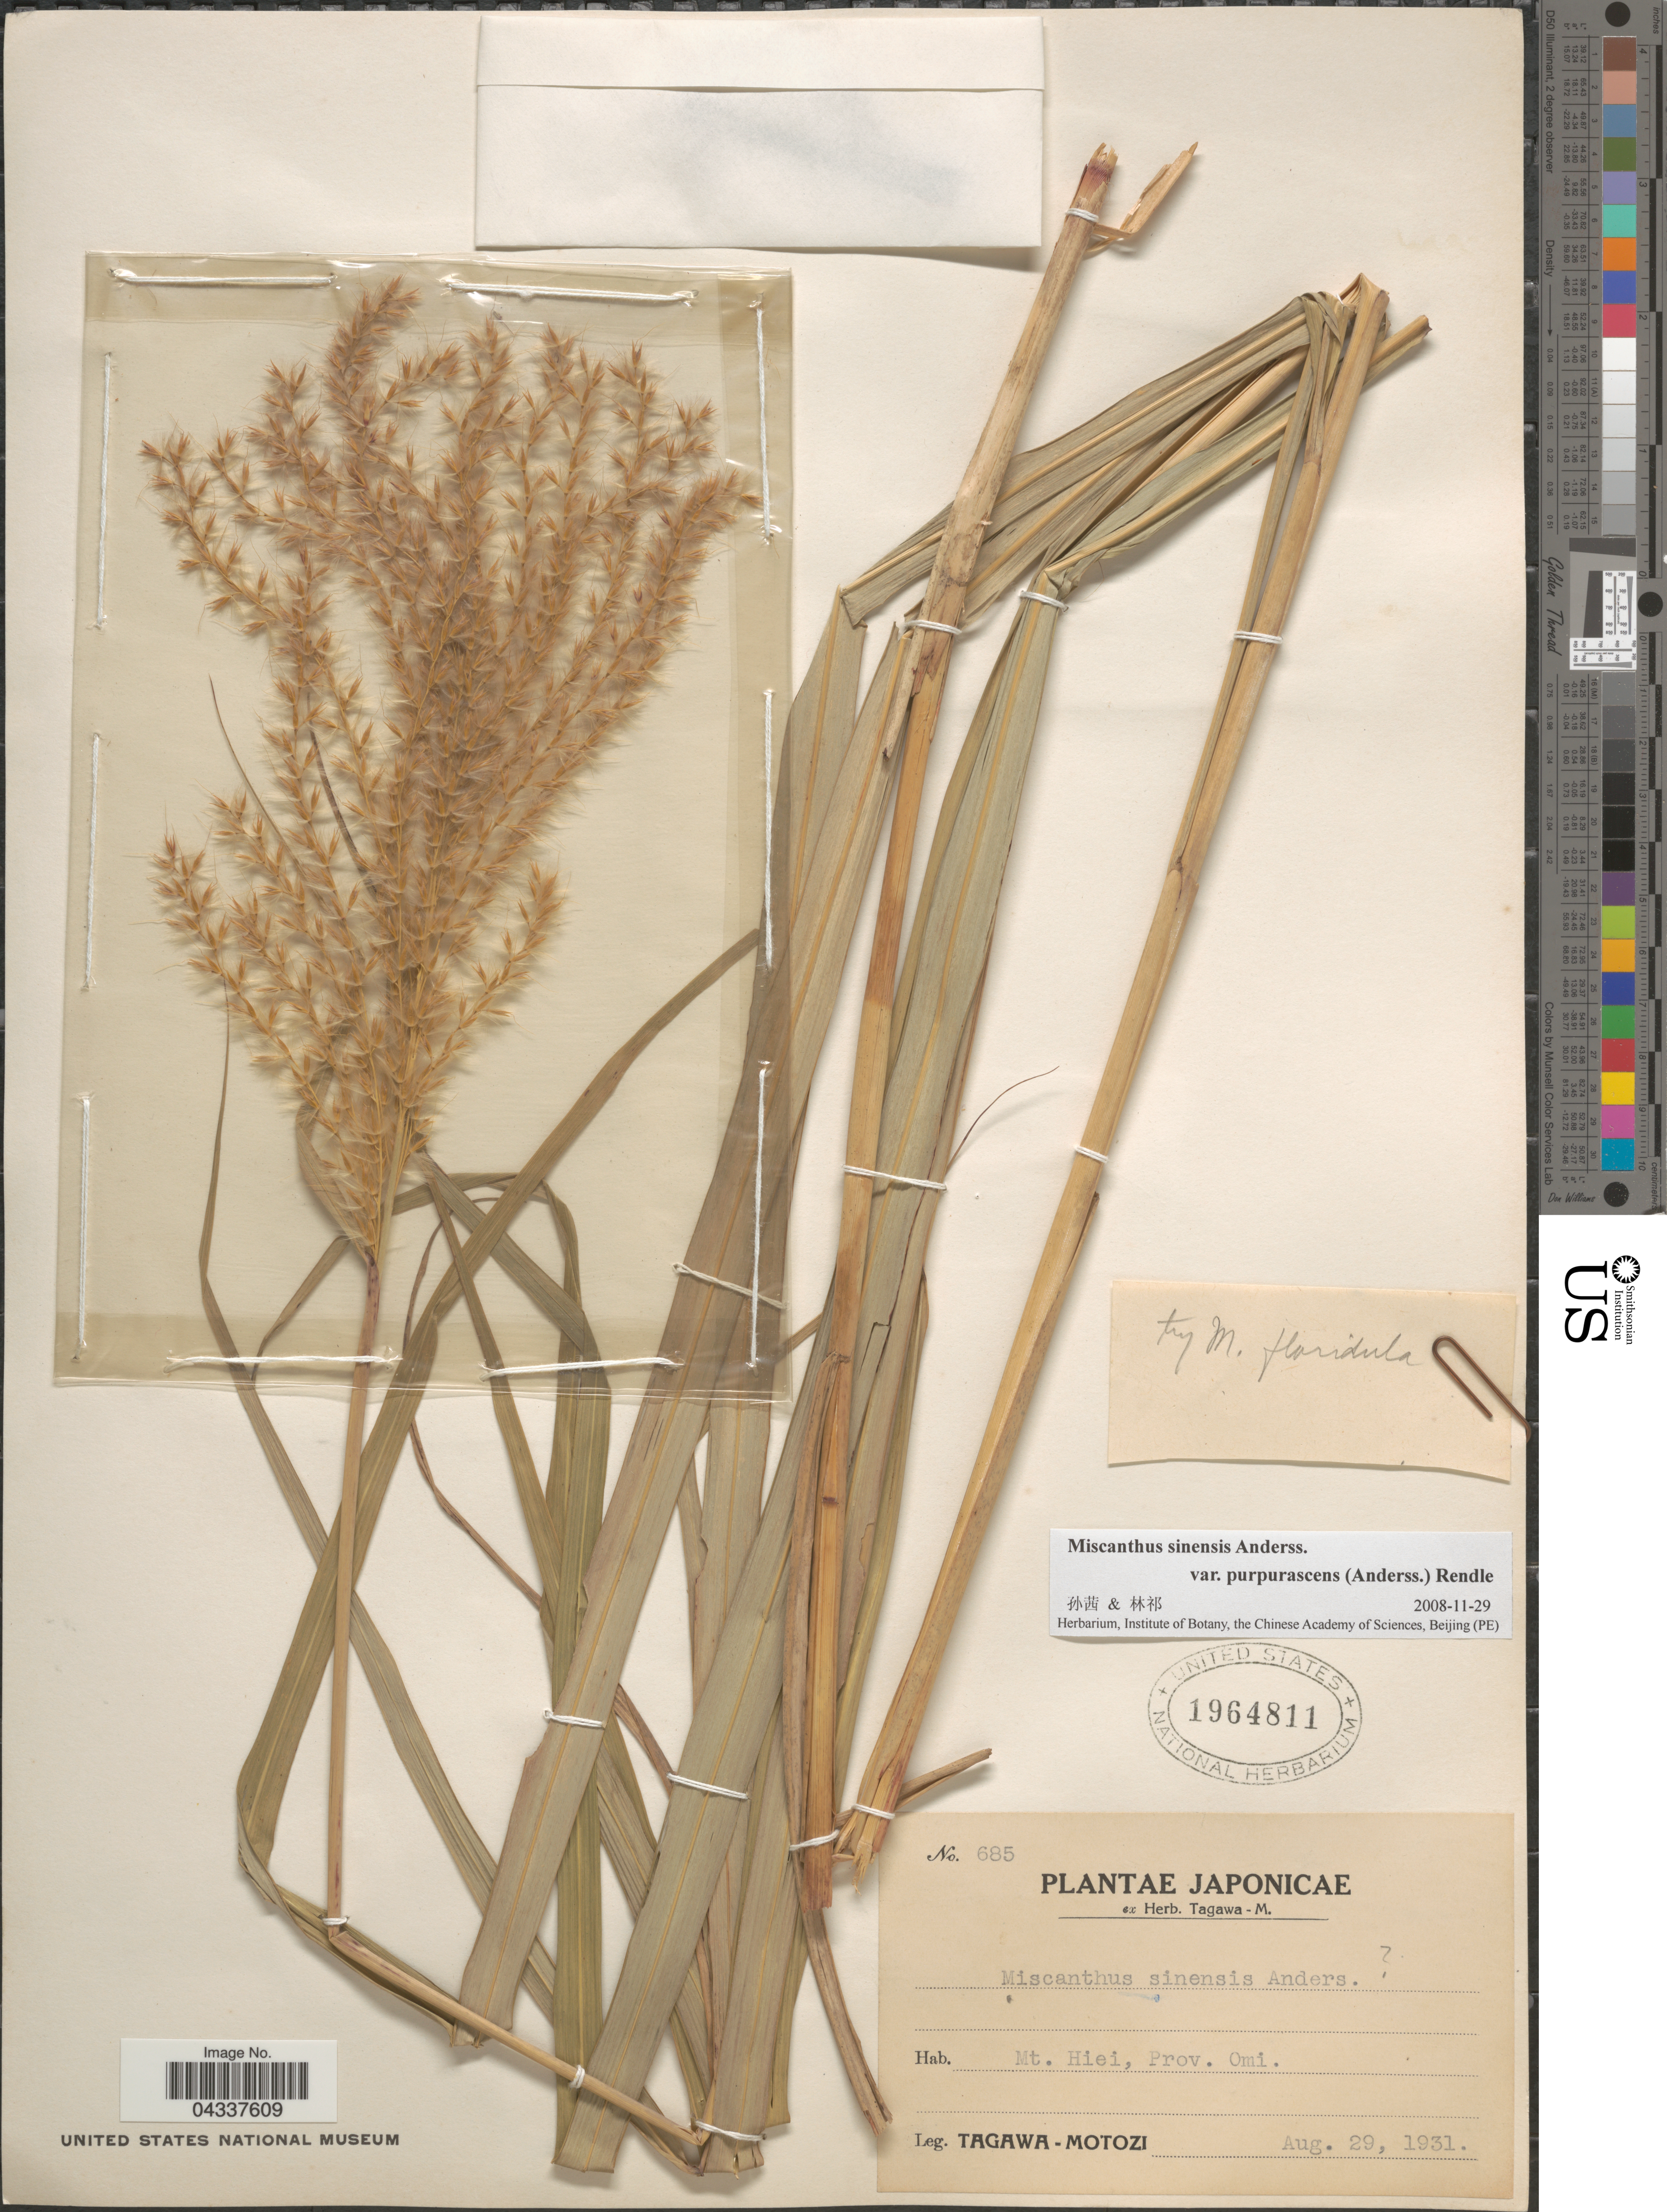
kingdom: Plantae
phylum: Tracheophyta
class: Liliopsida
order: Poales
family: Poaceae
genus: Miscanthus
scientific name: Miscanthus sinensis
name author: Andersson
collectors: M. Tagawa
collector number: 685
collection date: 1931-08-29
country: Japan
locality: Mt. Hiei, Prov. Omi.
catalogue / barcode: US 1964811